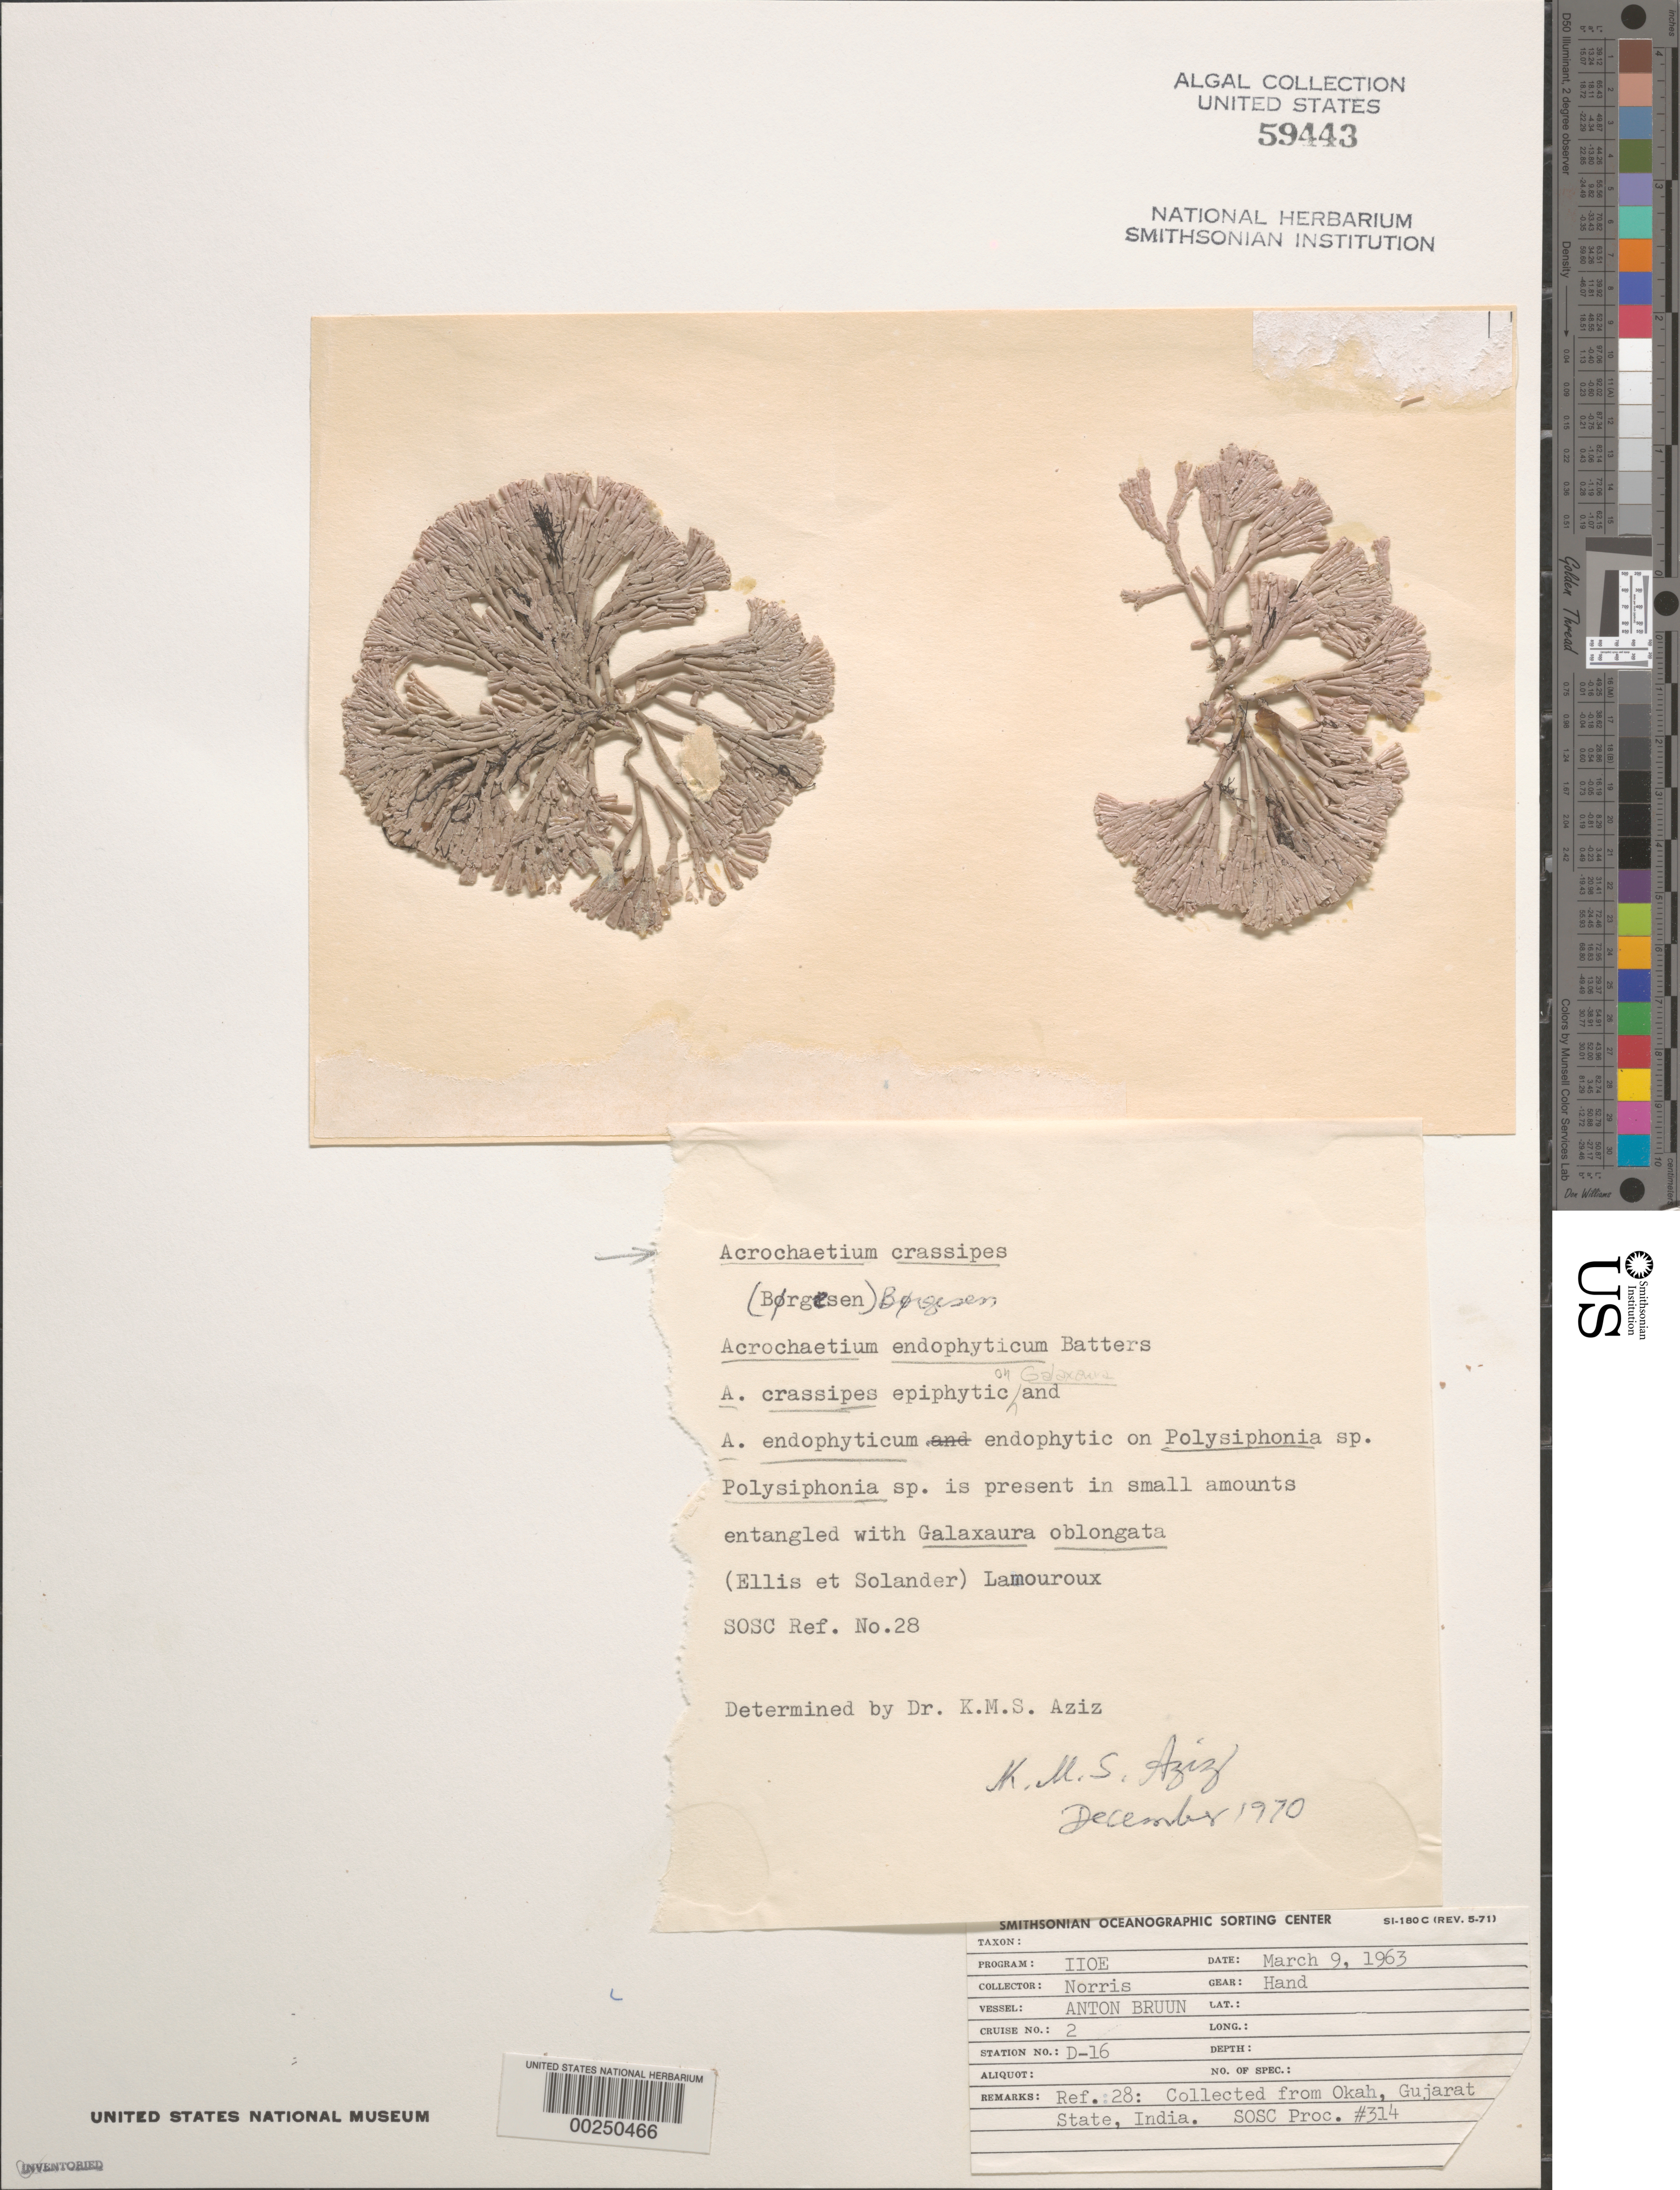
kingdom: Plantae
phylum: Rhodophyta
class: Florideophyceae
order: Acrochaetiales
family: Acrochaetiaceae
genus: Acrochaetium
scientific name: Acrochaetium crassipes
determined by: Aziz, K. M. S.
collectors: R. E. Norris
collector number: Station D-16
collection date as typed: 09 Mar 1963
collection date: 1963-03-09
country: India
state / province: Gujarat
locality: Okah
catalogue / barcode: US 59443